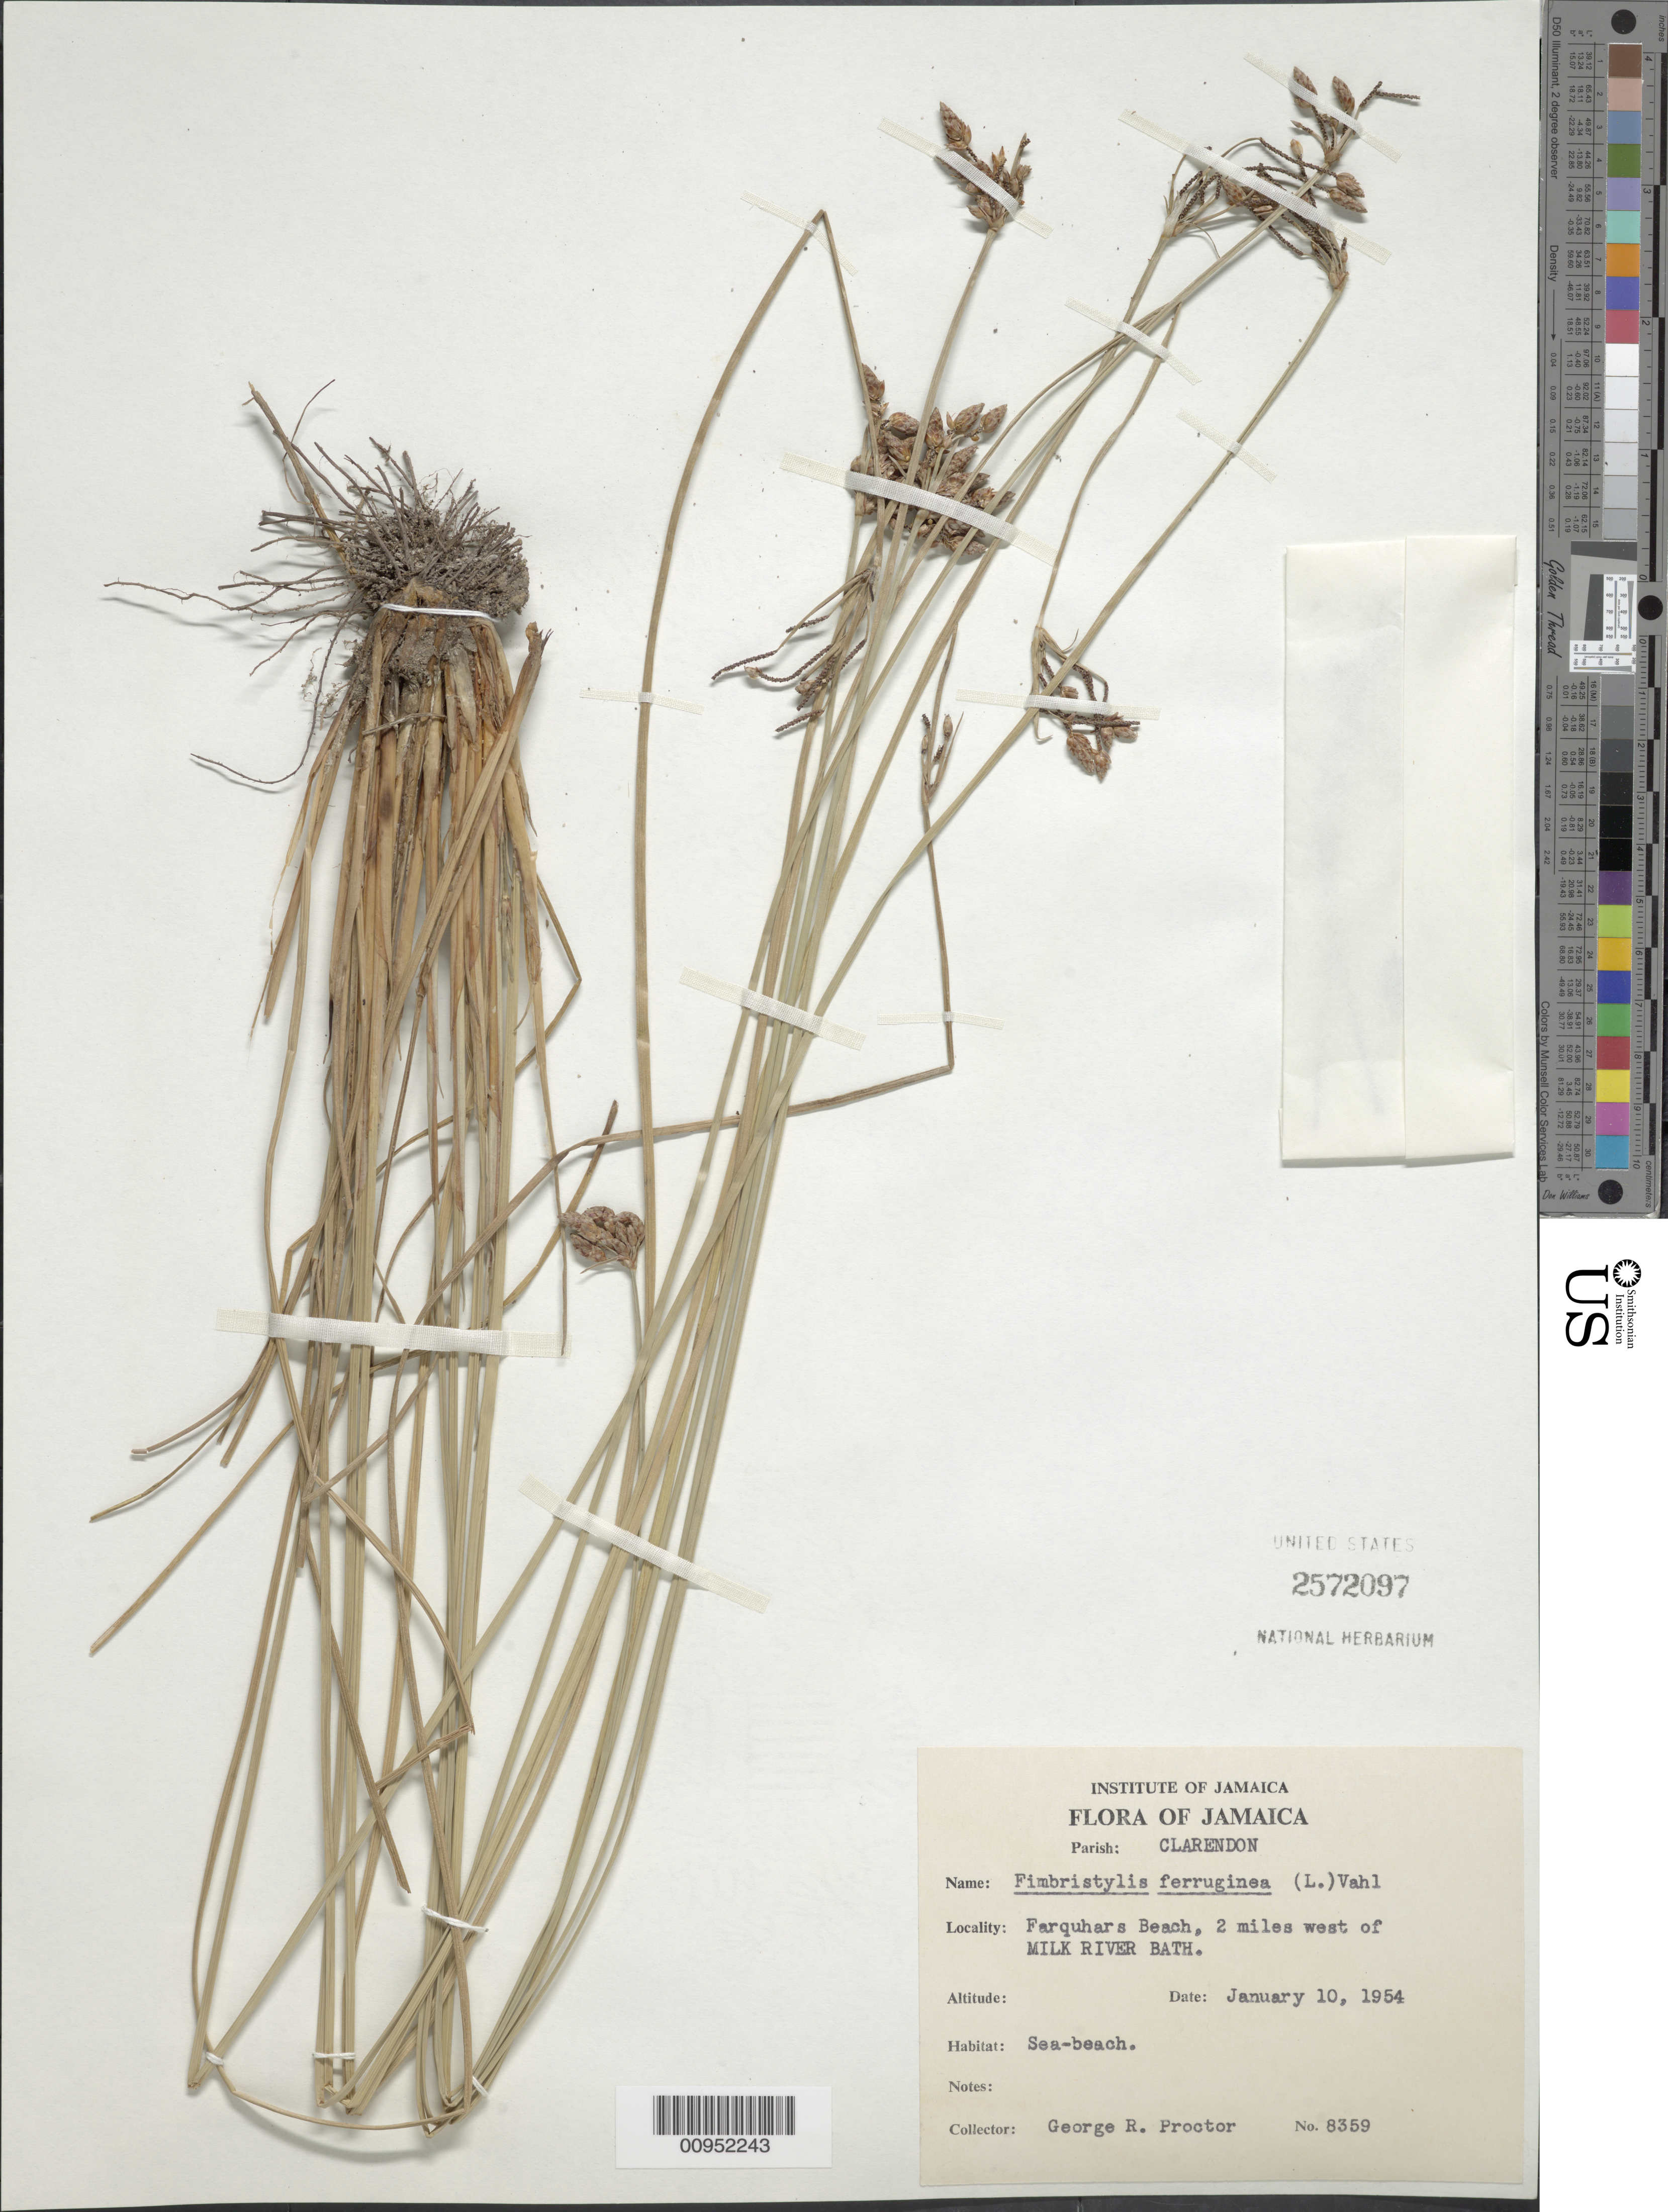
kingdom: Plantae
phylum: Tracheophyta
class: Liliopsida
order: Poales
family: Cyperaceae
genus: Fimbristylis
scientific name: Fimbristylis ferruginea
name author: (L.) Vahl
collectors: G. R. Proctor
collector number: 8359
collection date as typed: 10 Jan 1954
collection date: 1954-01-10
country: Jamaica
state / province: Clarendon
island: Jamaica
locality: Farquhars Beach, 2 miles W of Milk River Bath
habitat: Sea beach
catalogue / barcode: US 2572097